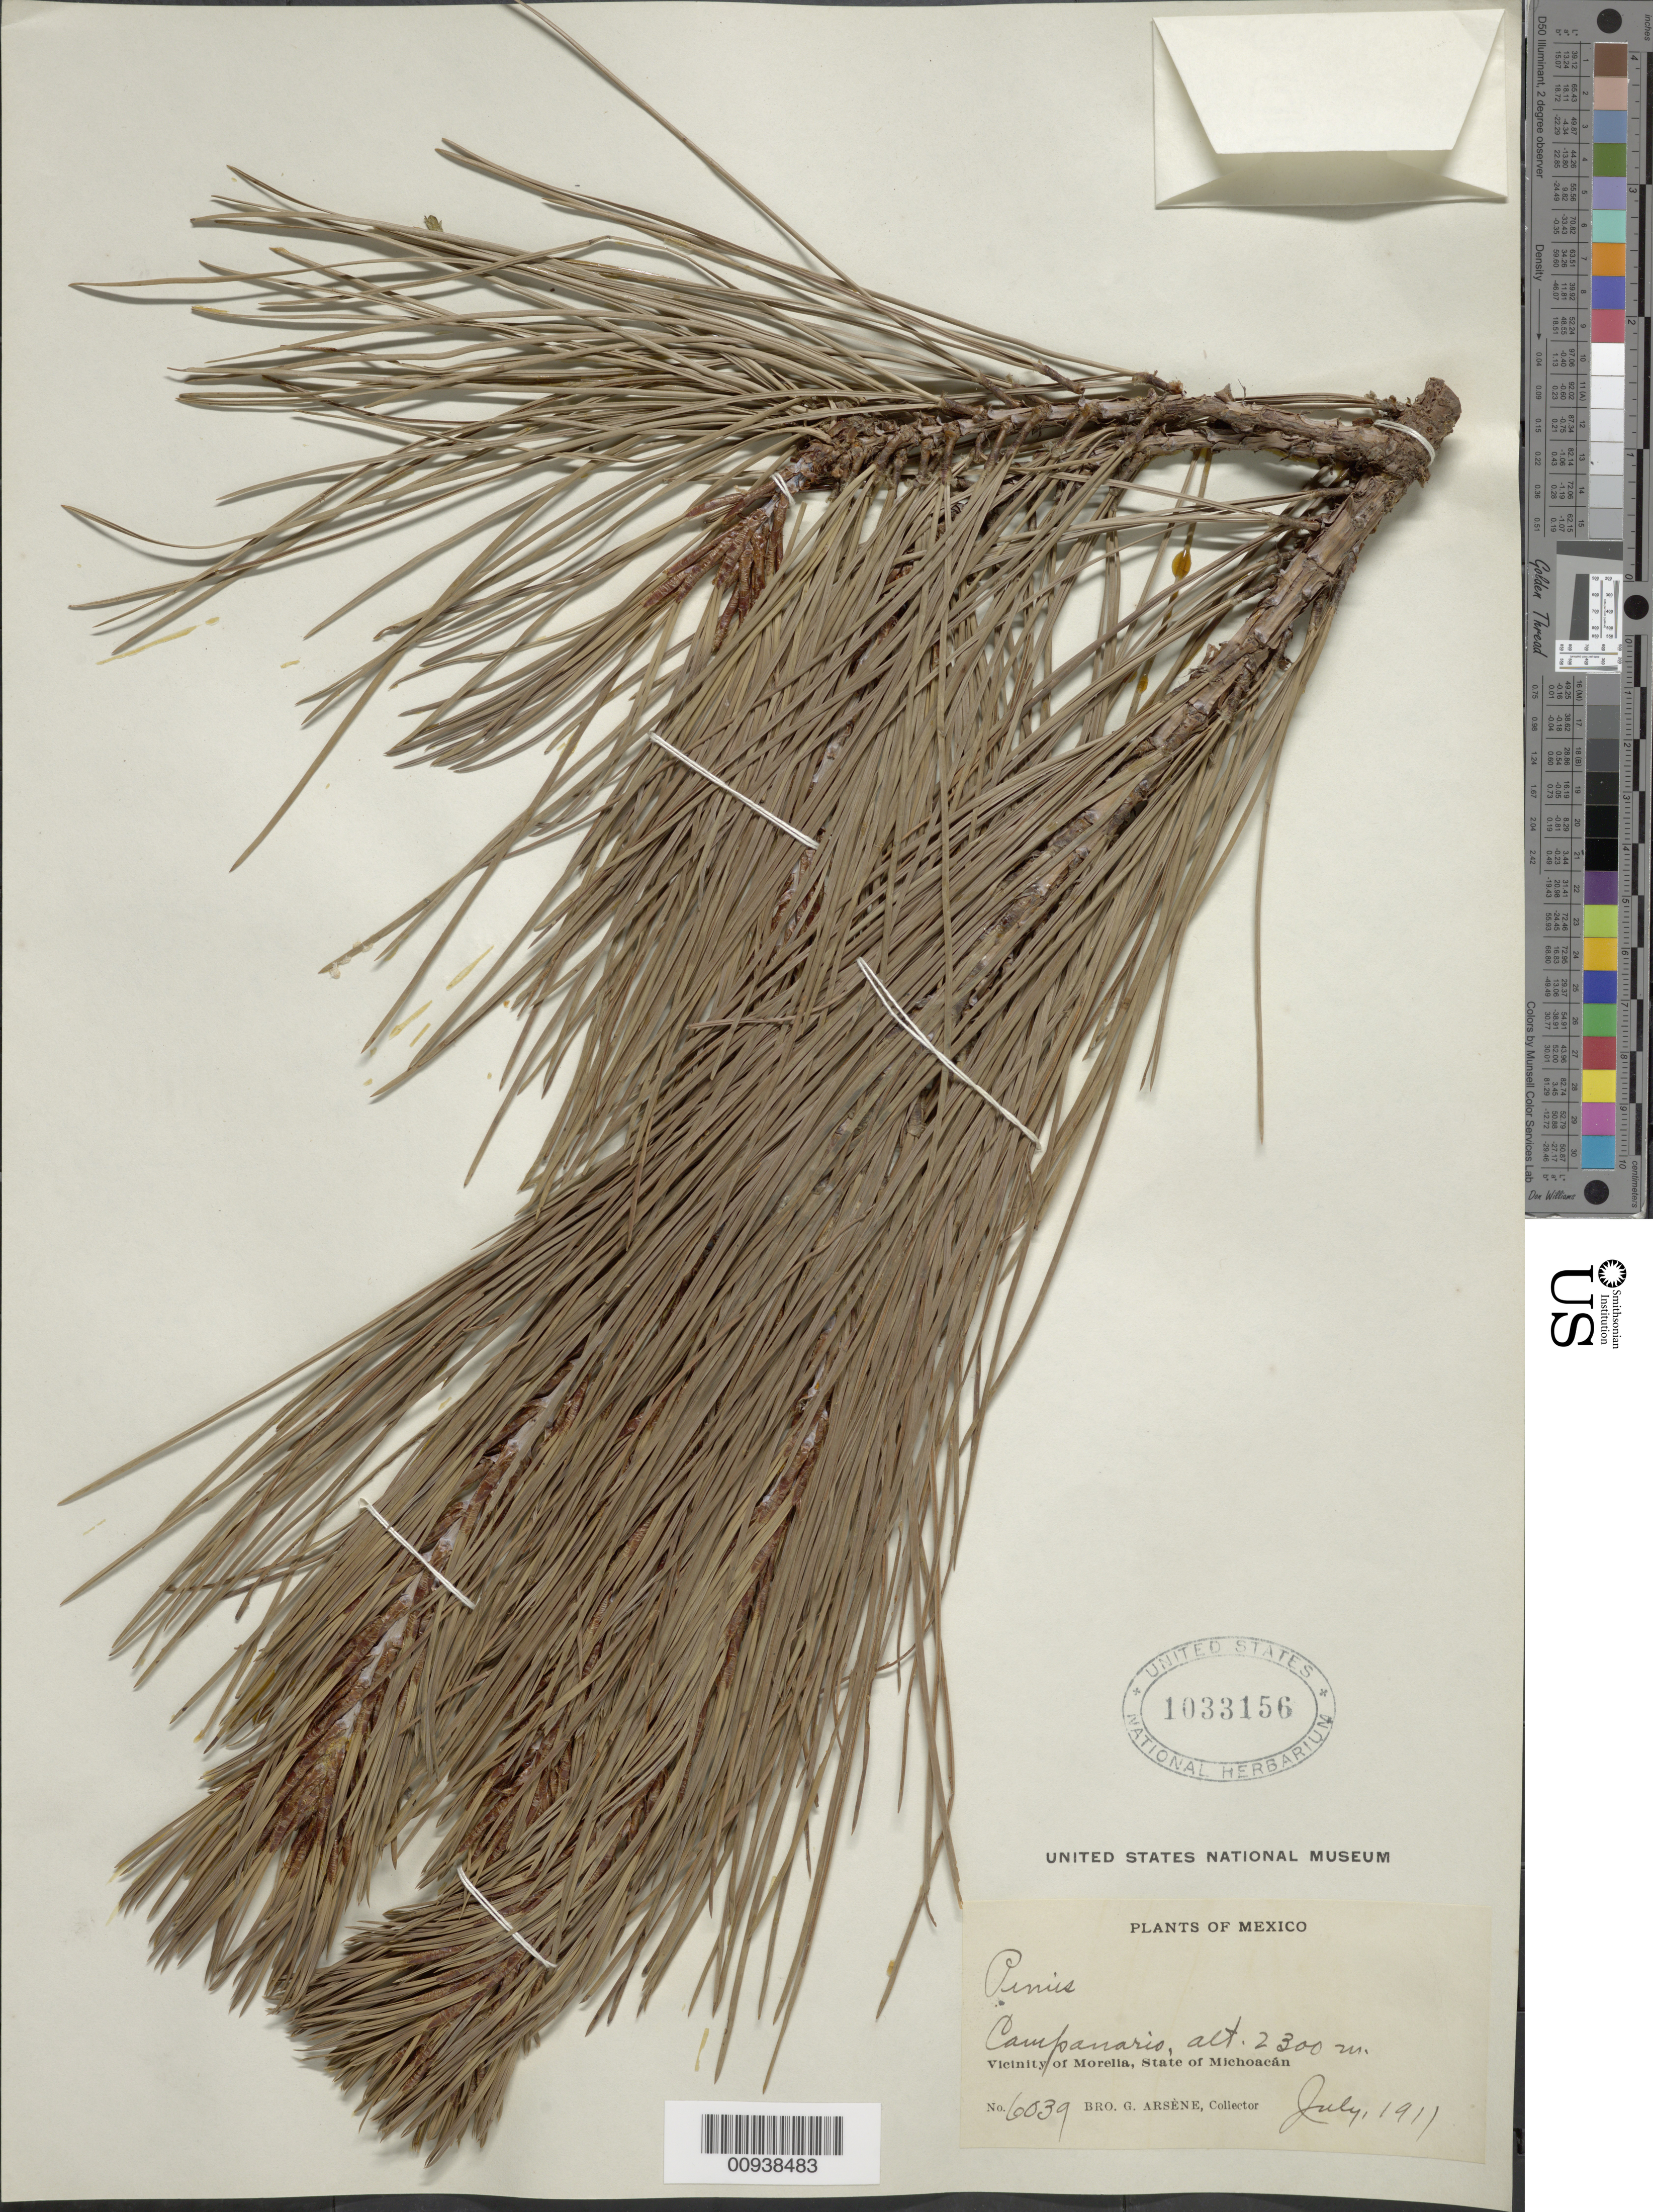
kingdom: Plantae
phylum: Tracheophyta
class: Pinopsida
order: Pinales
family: Pinaceae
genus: Pinus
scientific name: Pinus sp.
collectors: Bro. G. Arsène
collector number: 6039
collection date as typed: Jul 1911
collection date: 1911-07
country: Mexico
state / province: Michoacán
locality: Campanario. Vicinity of Morelia.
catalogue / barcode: US 1033156